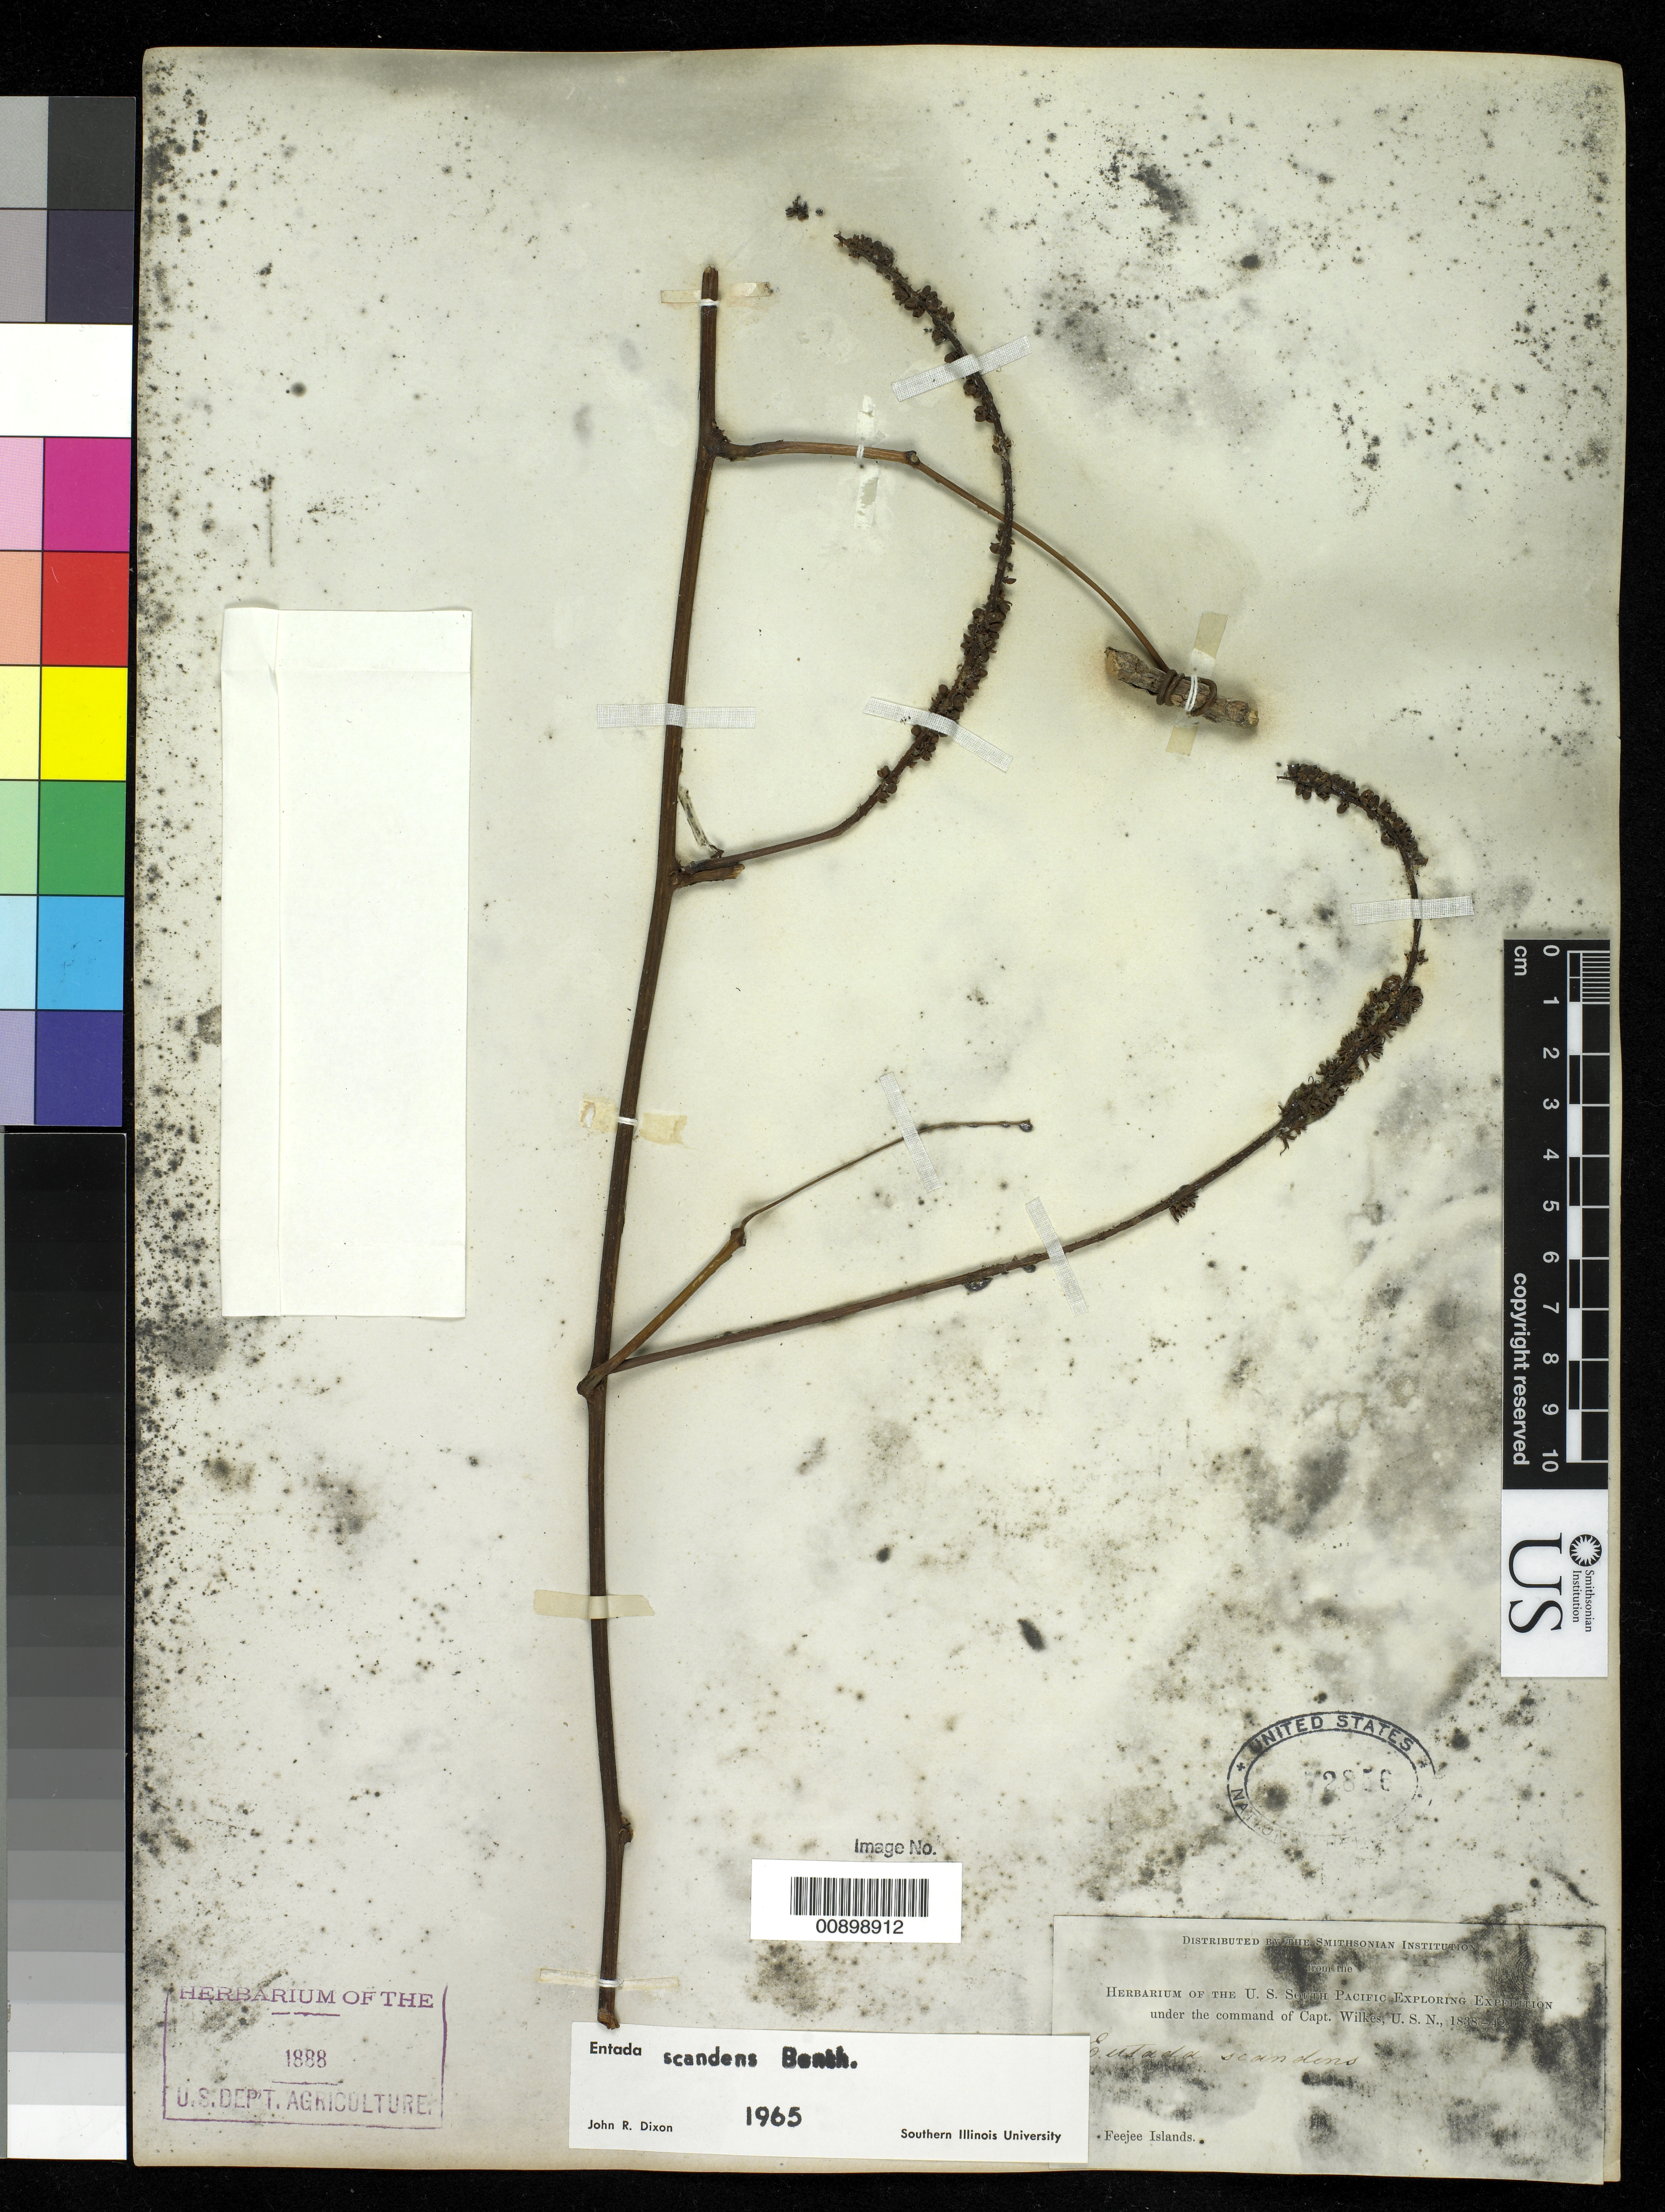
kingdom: Plantae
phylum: Tracheophyta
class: Magnoliopsida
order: Fabales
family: Fabaceae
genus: Entada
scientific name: Entada scandens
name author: Benth.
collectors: Wilkes Explor. Exped.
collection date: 1838/1842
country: Fiji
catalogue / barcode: US 72856